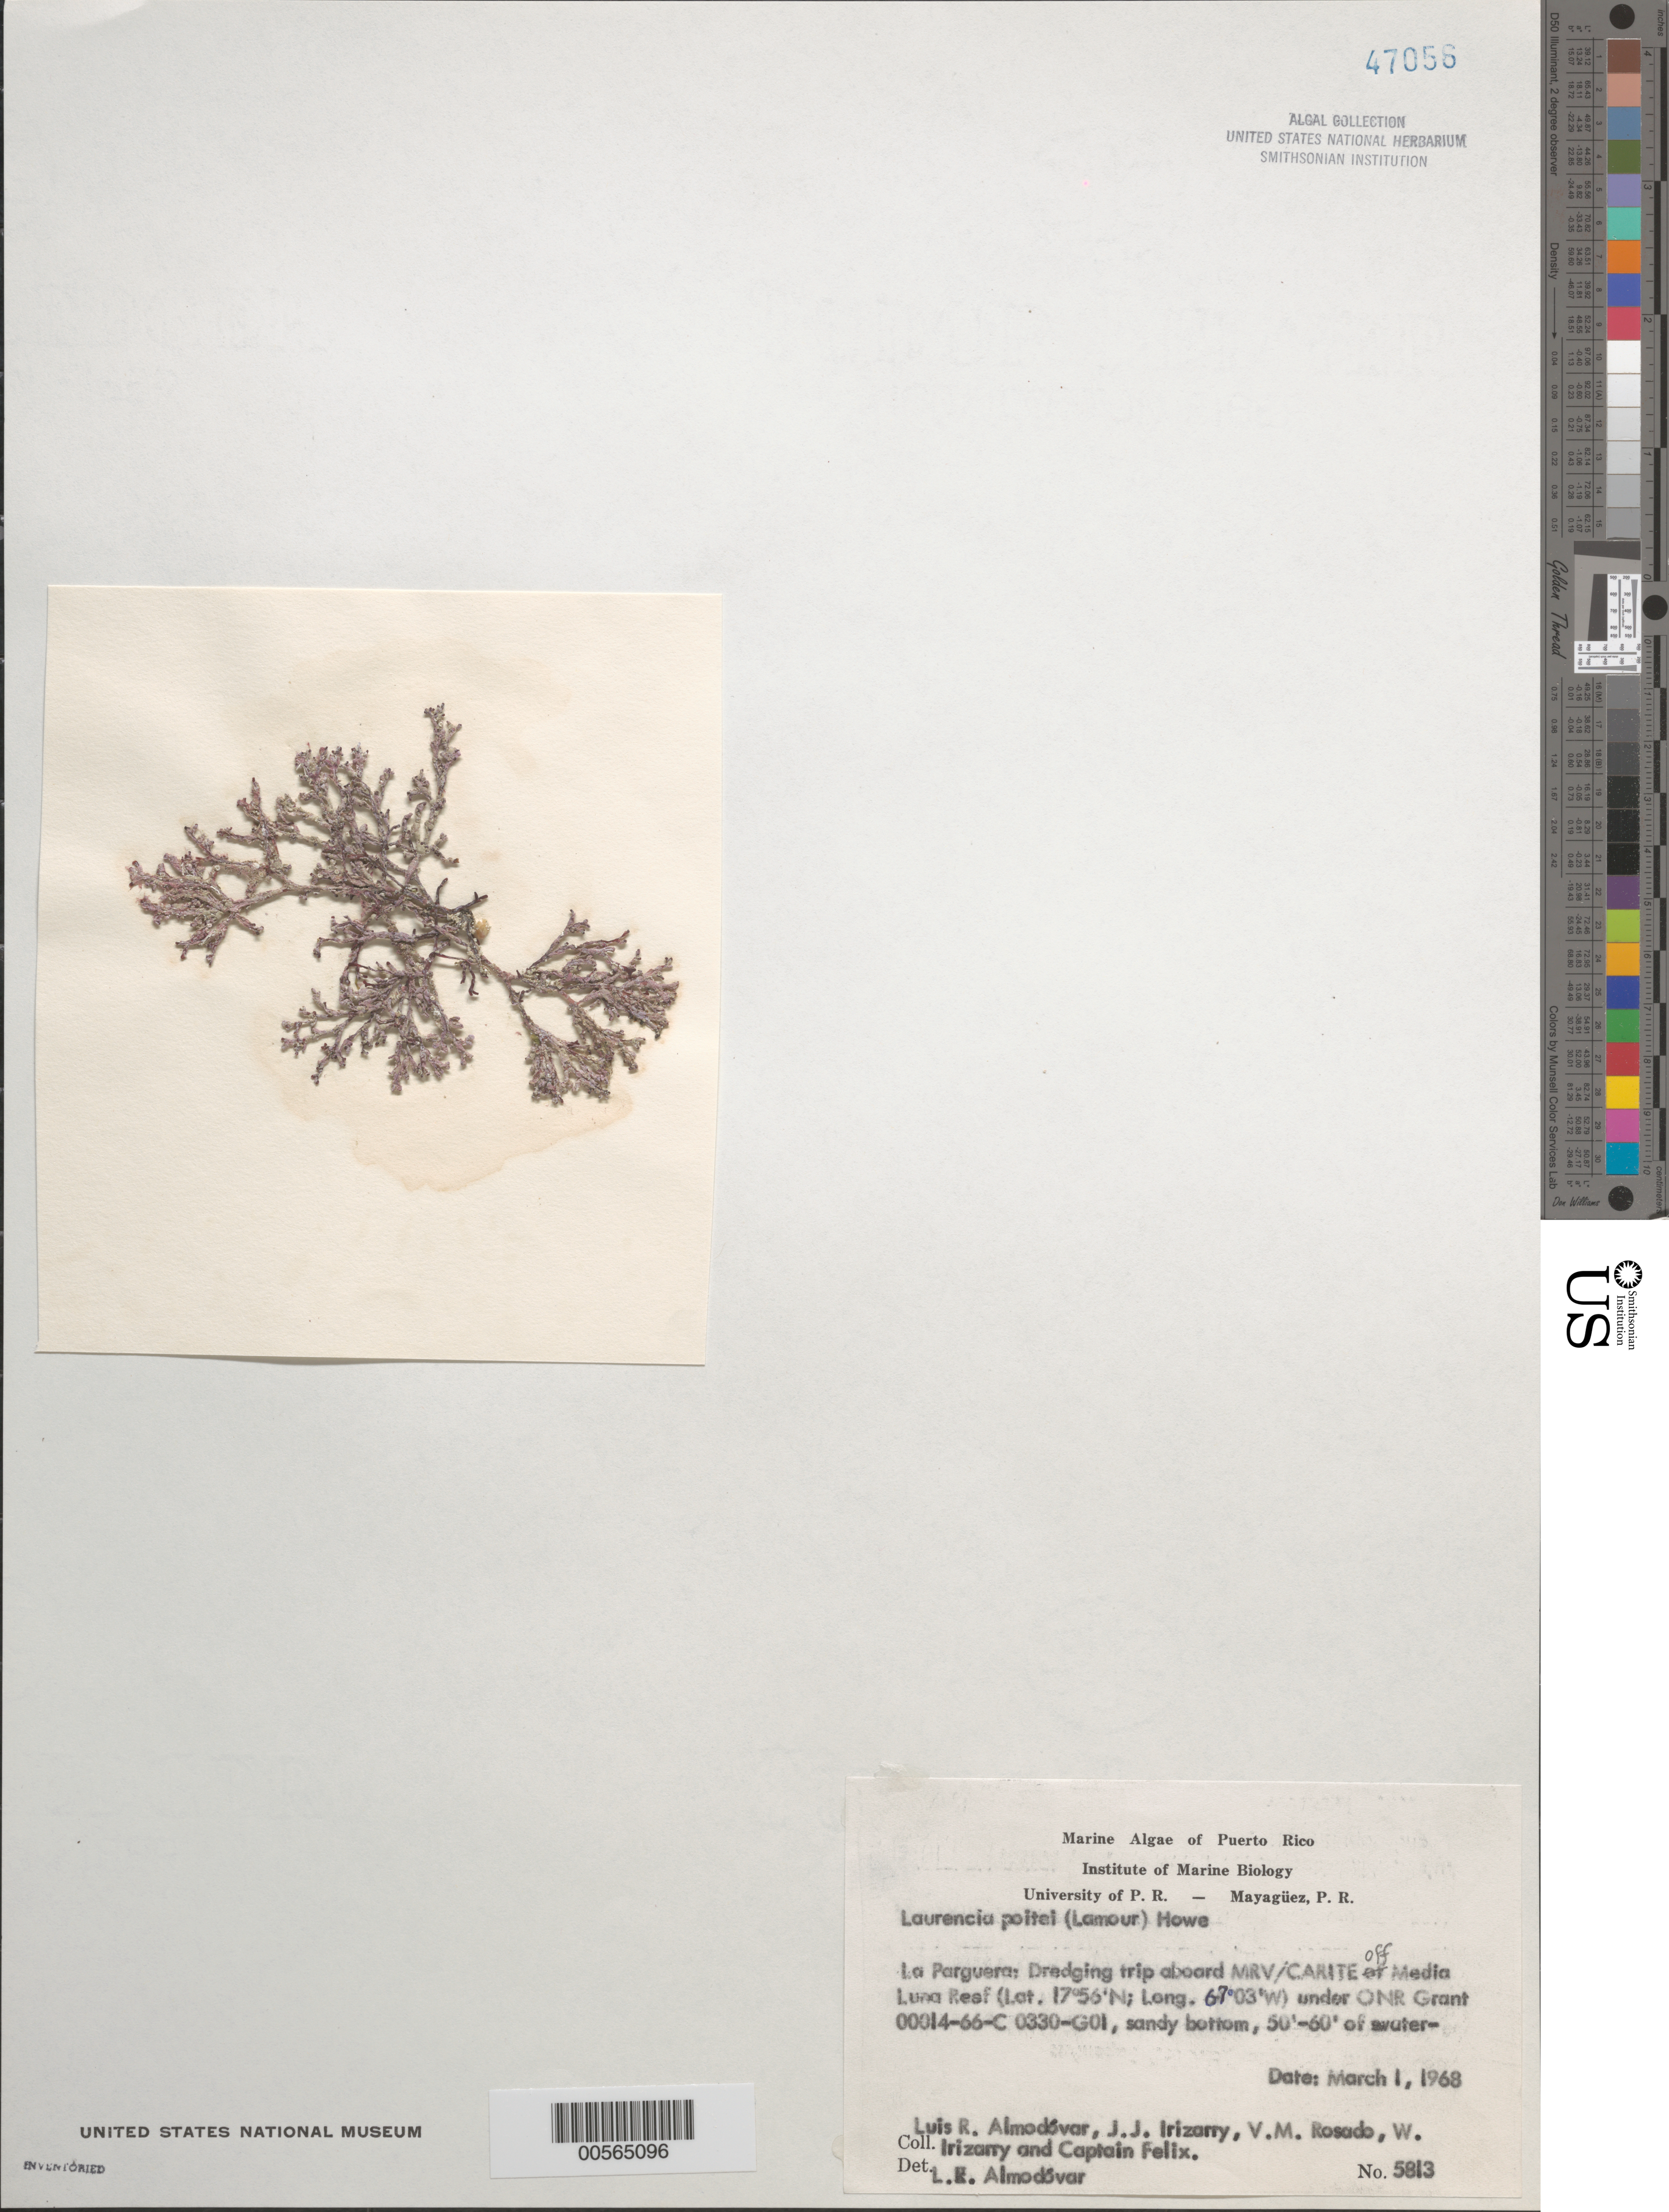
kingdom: Plantae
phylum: Rhodophyta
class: Florideophyceae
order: Ceramiales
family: Rhodomelaceae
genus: Yuzurua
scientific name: Yuzurua poiteaui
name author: (J.V.Lamouroux) Martin-Lescanne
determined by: Brooks, B. L., (BOT), Smithsonian Institution - National Museum of Natural History (UNITED STATES)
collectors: L. Almodovar, J. Irizarry, V. Rosado, W. Irizarry & C. Felix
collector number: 5813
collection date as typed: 01 Mar 1968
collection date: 1968-03-01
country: Puerto Rico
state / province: Lajas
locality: La Parguera, off Media Luna Reef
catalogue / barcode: US 47056